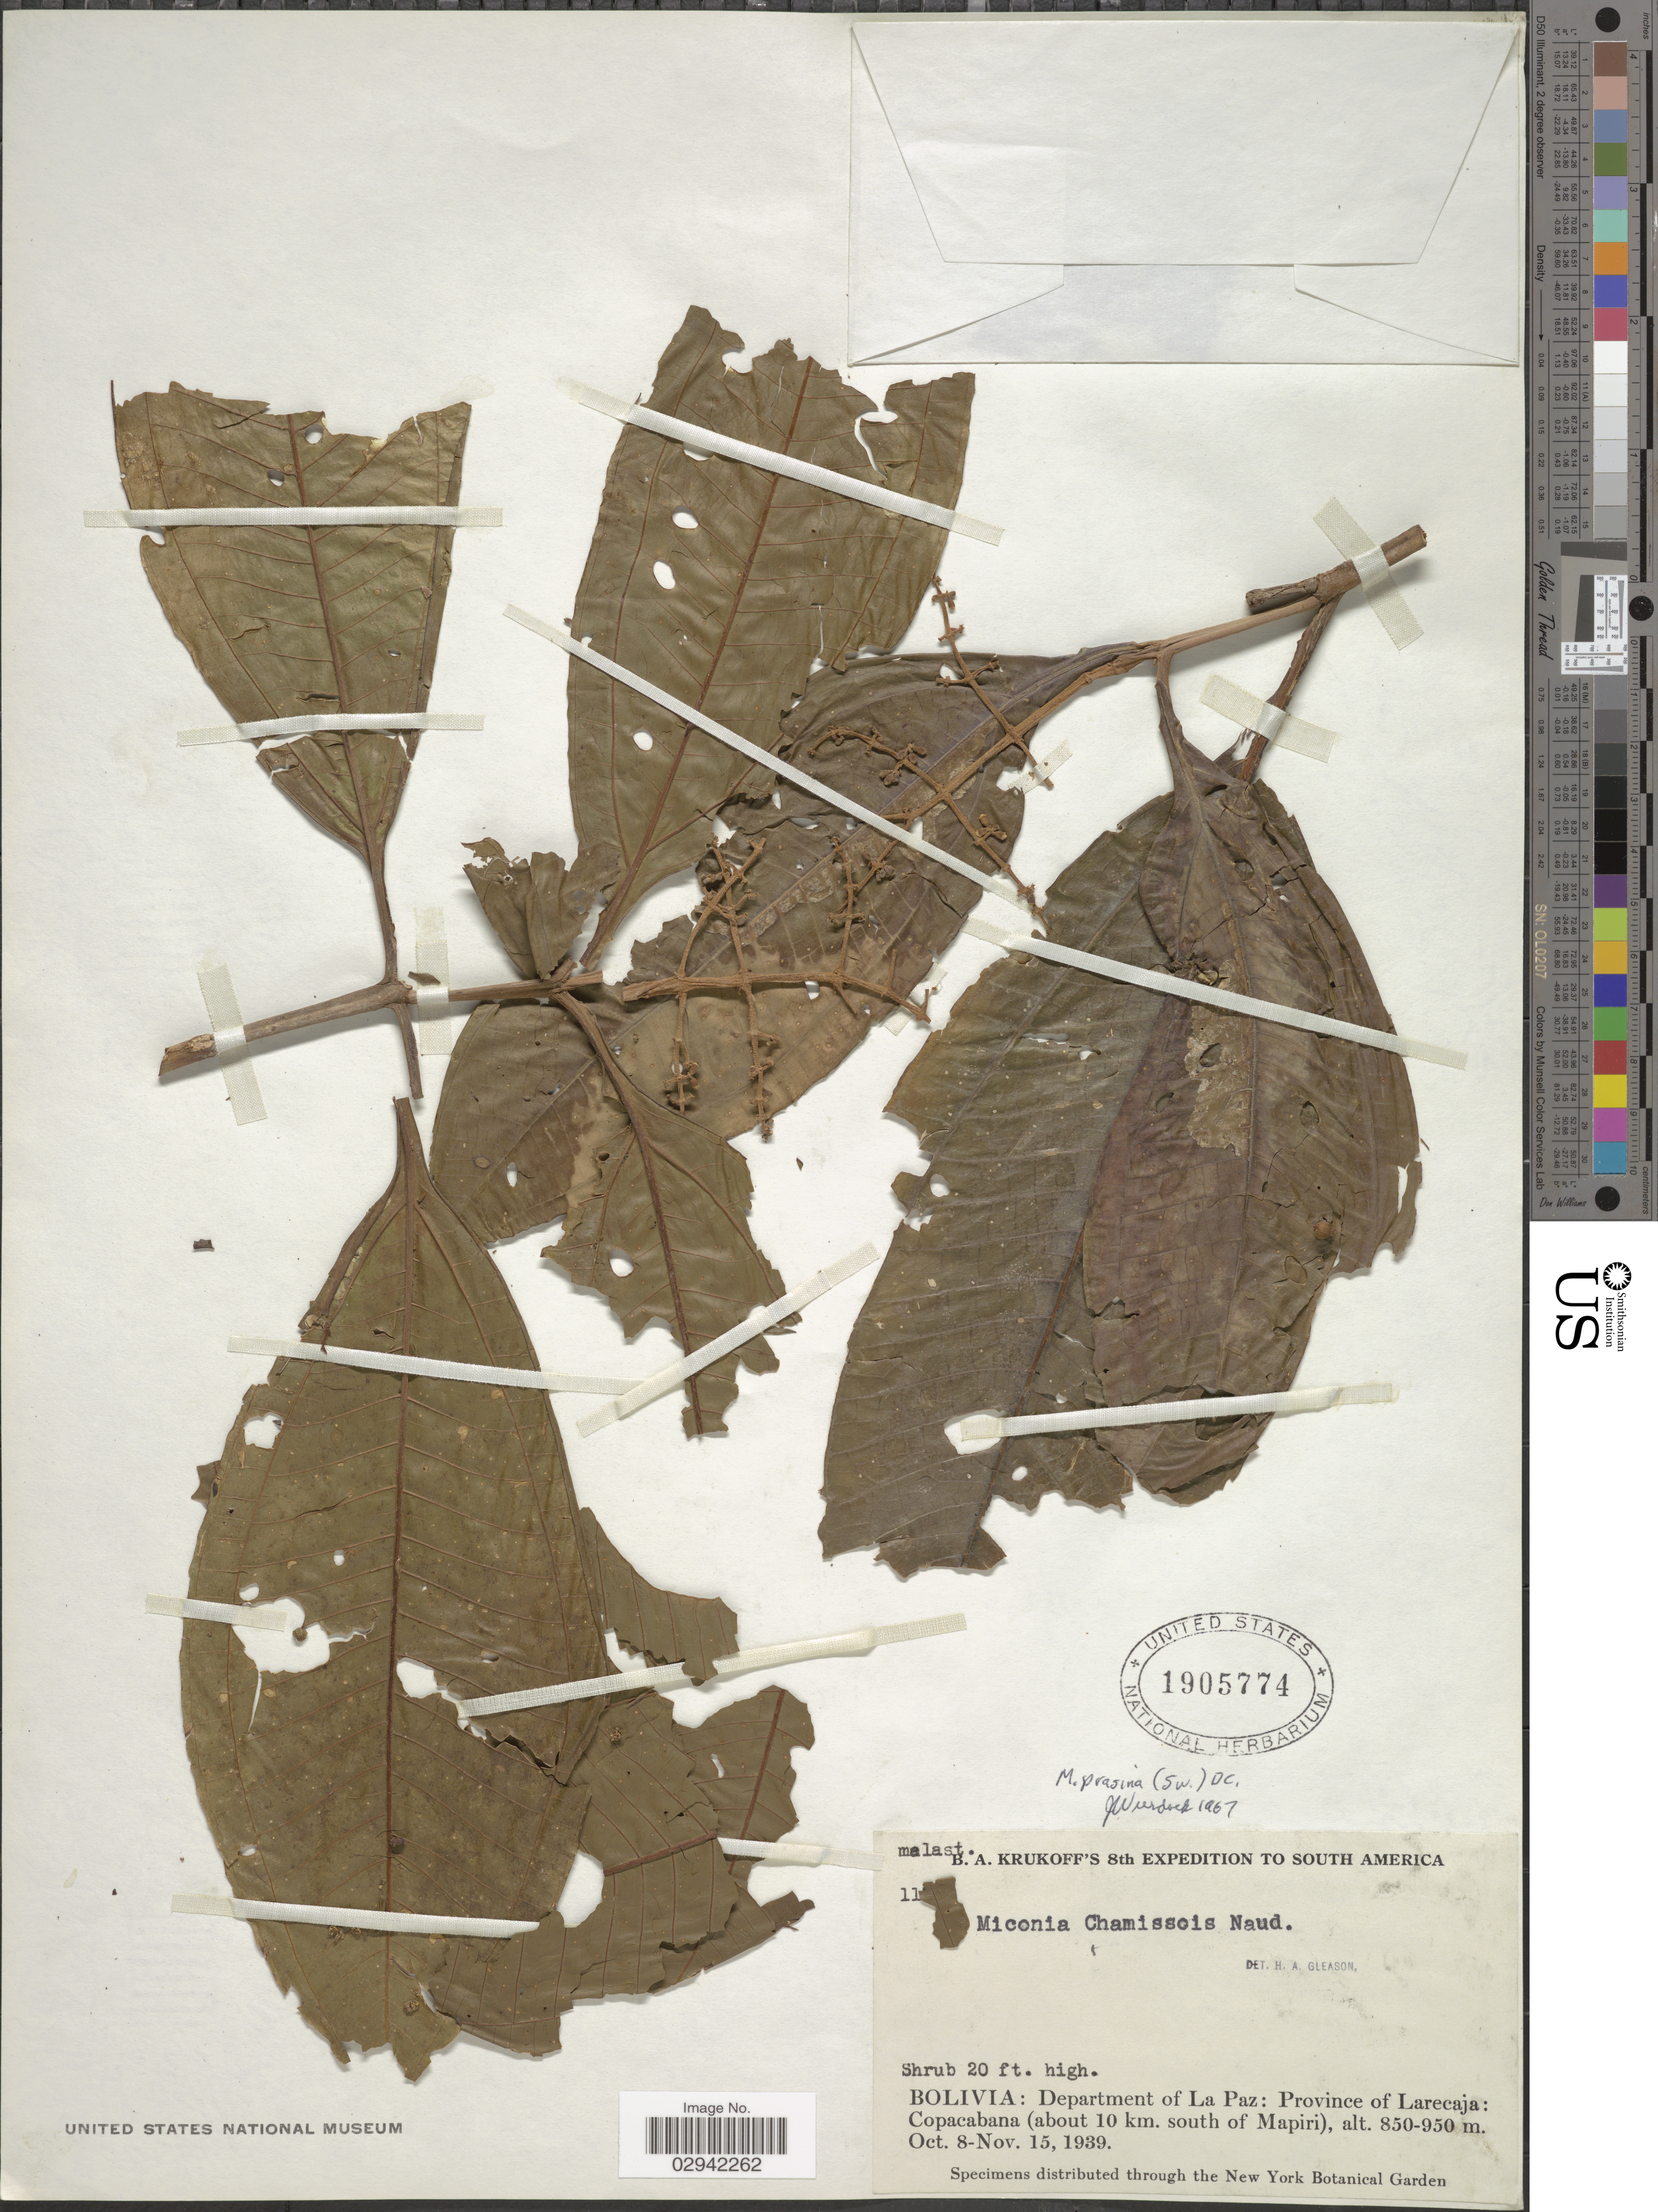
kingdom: Plantae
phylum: Tracheophyta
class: Magnoliopsida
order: Myrtales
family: Melastomataceae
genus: Miconia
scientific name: Miconia prasina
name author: (Sw.) DC.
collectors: B. A. Krukoff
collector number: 11!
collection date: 1939-10-08/1939-11-15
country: Bolivia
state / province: La Paz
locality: Department of La Paz: Province of Larecaja: Copacabana (about 10 km. south of Mapiri).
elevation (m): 850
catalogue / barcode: US 1905774